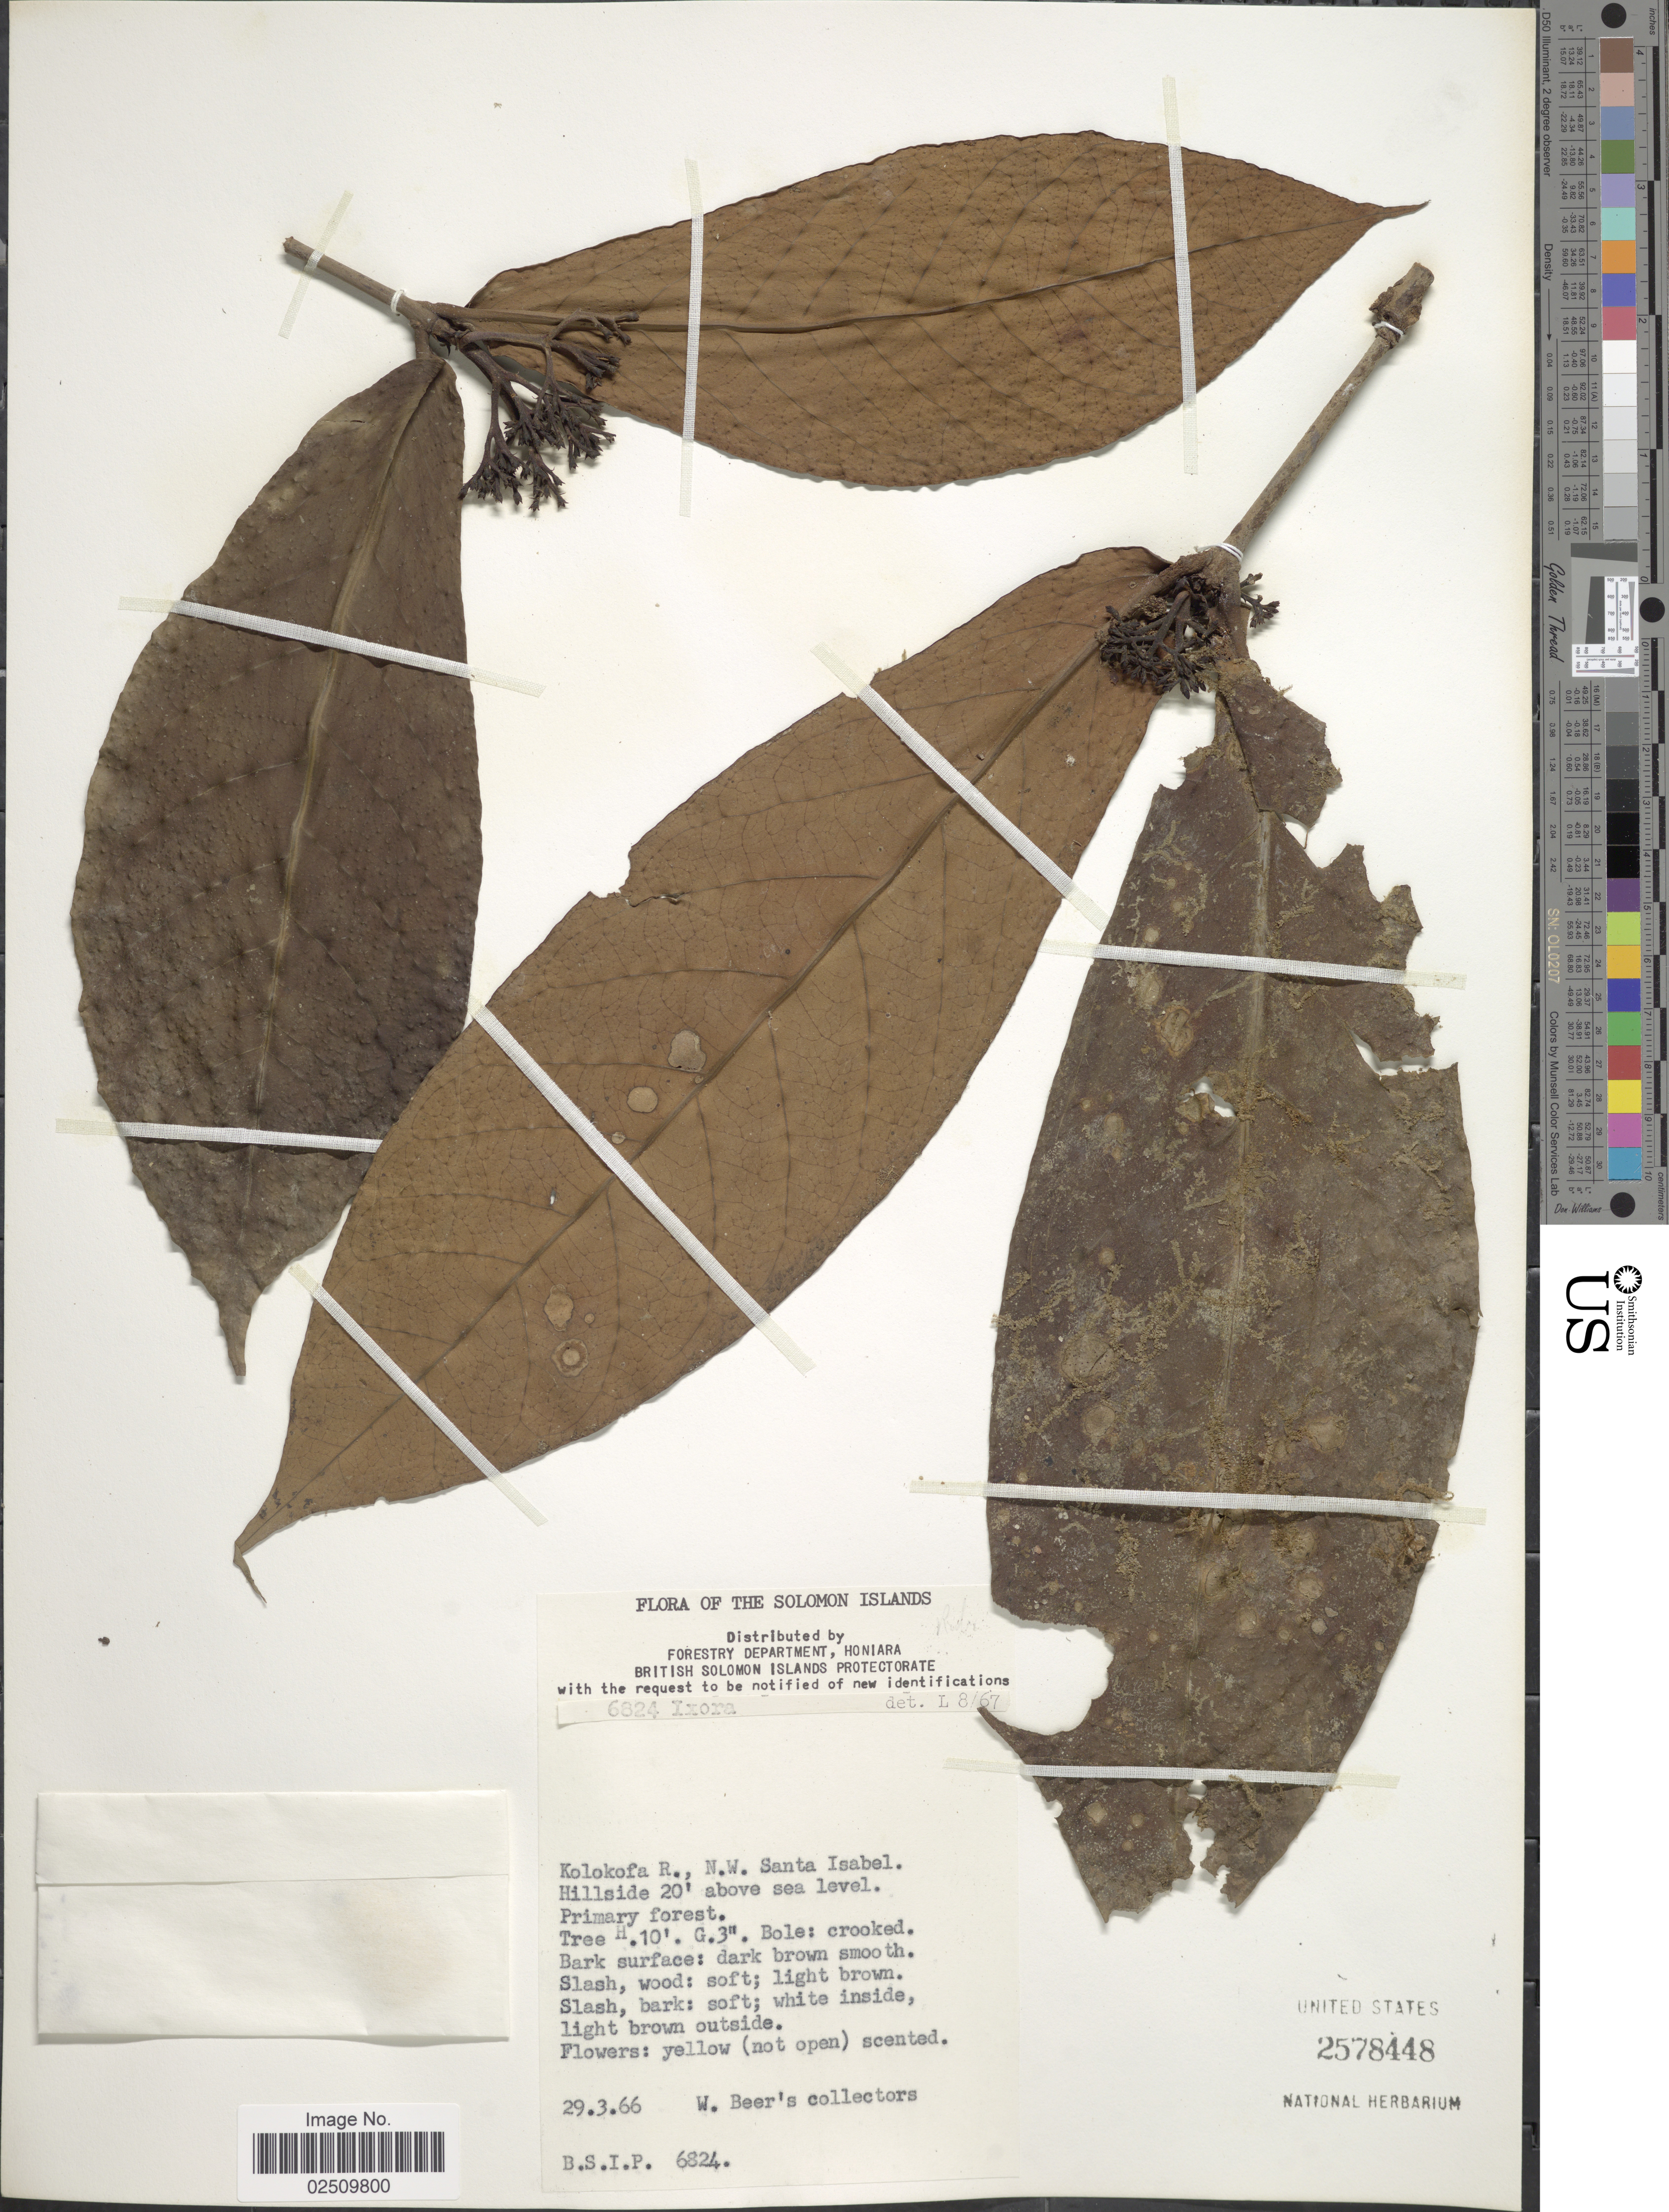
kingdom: Plantae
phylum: Tracheophyta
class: Magnoliopsida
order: Gentianales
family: Rubiaceae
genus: Ixora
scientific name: Ixora sp.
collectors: W. Beer's Collectors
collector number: B.S.I.P. 6824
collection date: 1966-03-29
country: Solomon Islands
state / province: Solomon Islands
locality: Kolokofa R., N.W. Santa Isabel. Hillside.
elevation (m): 6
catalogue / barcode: US 2578448